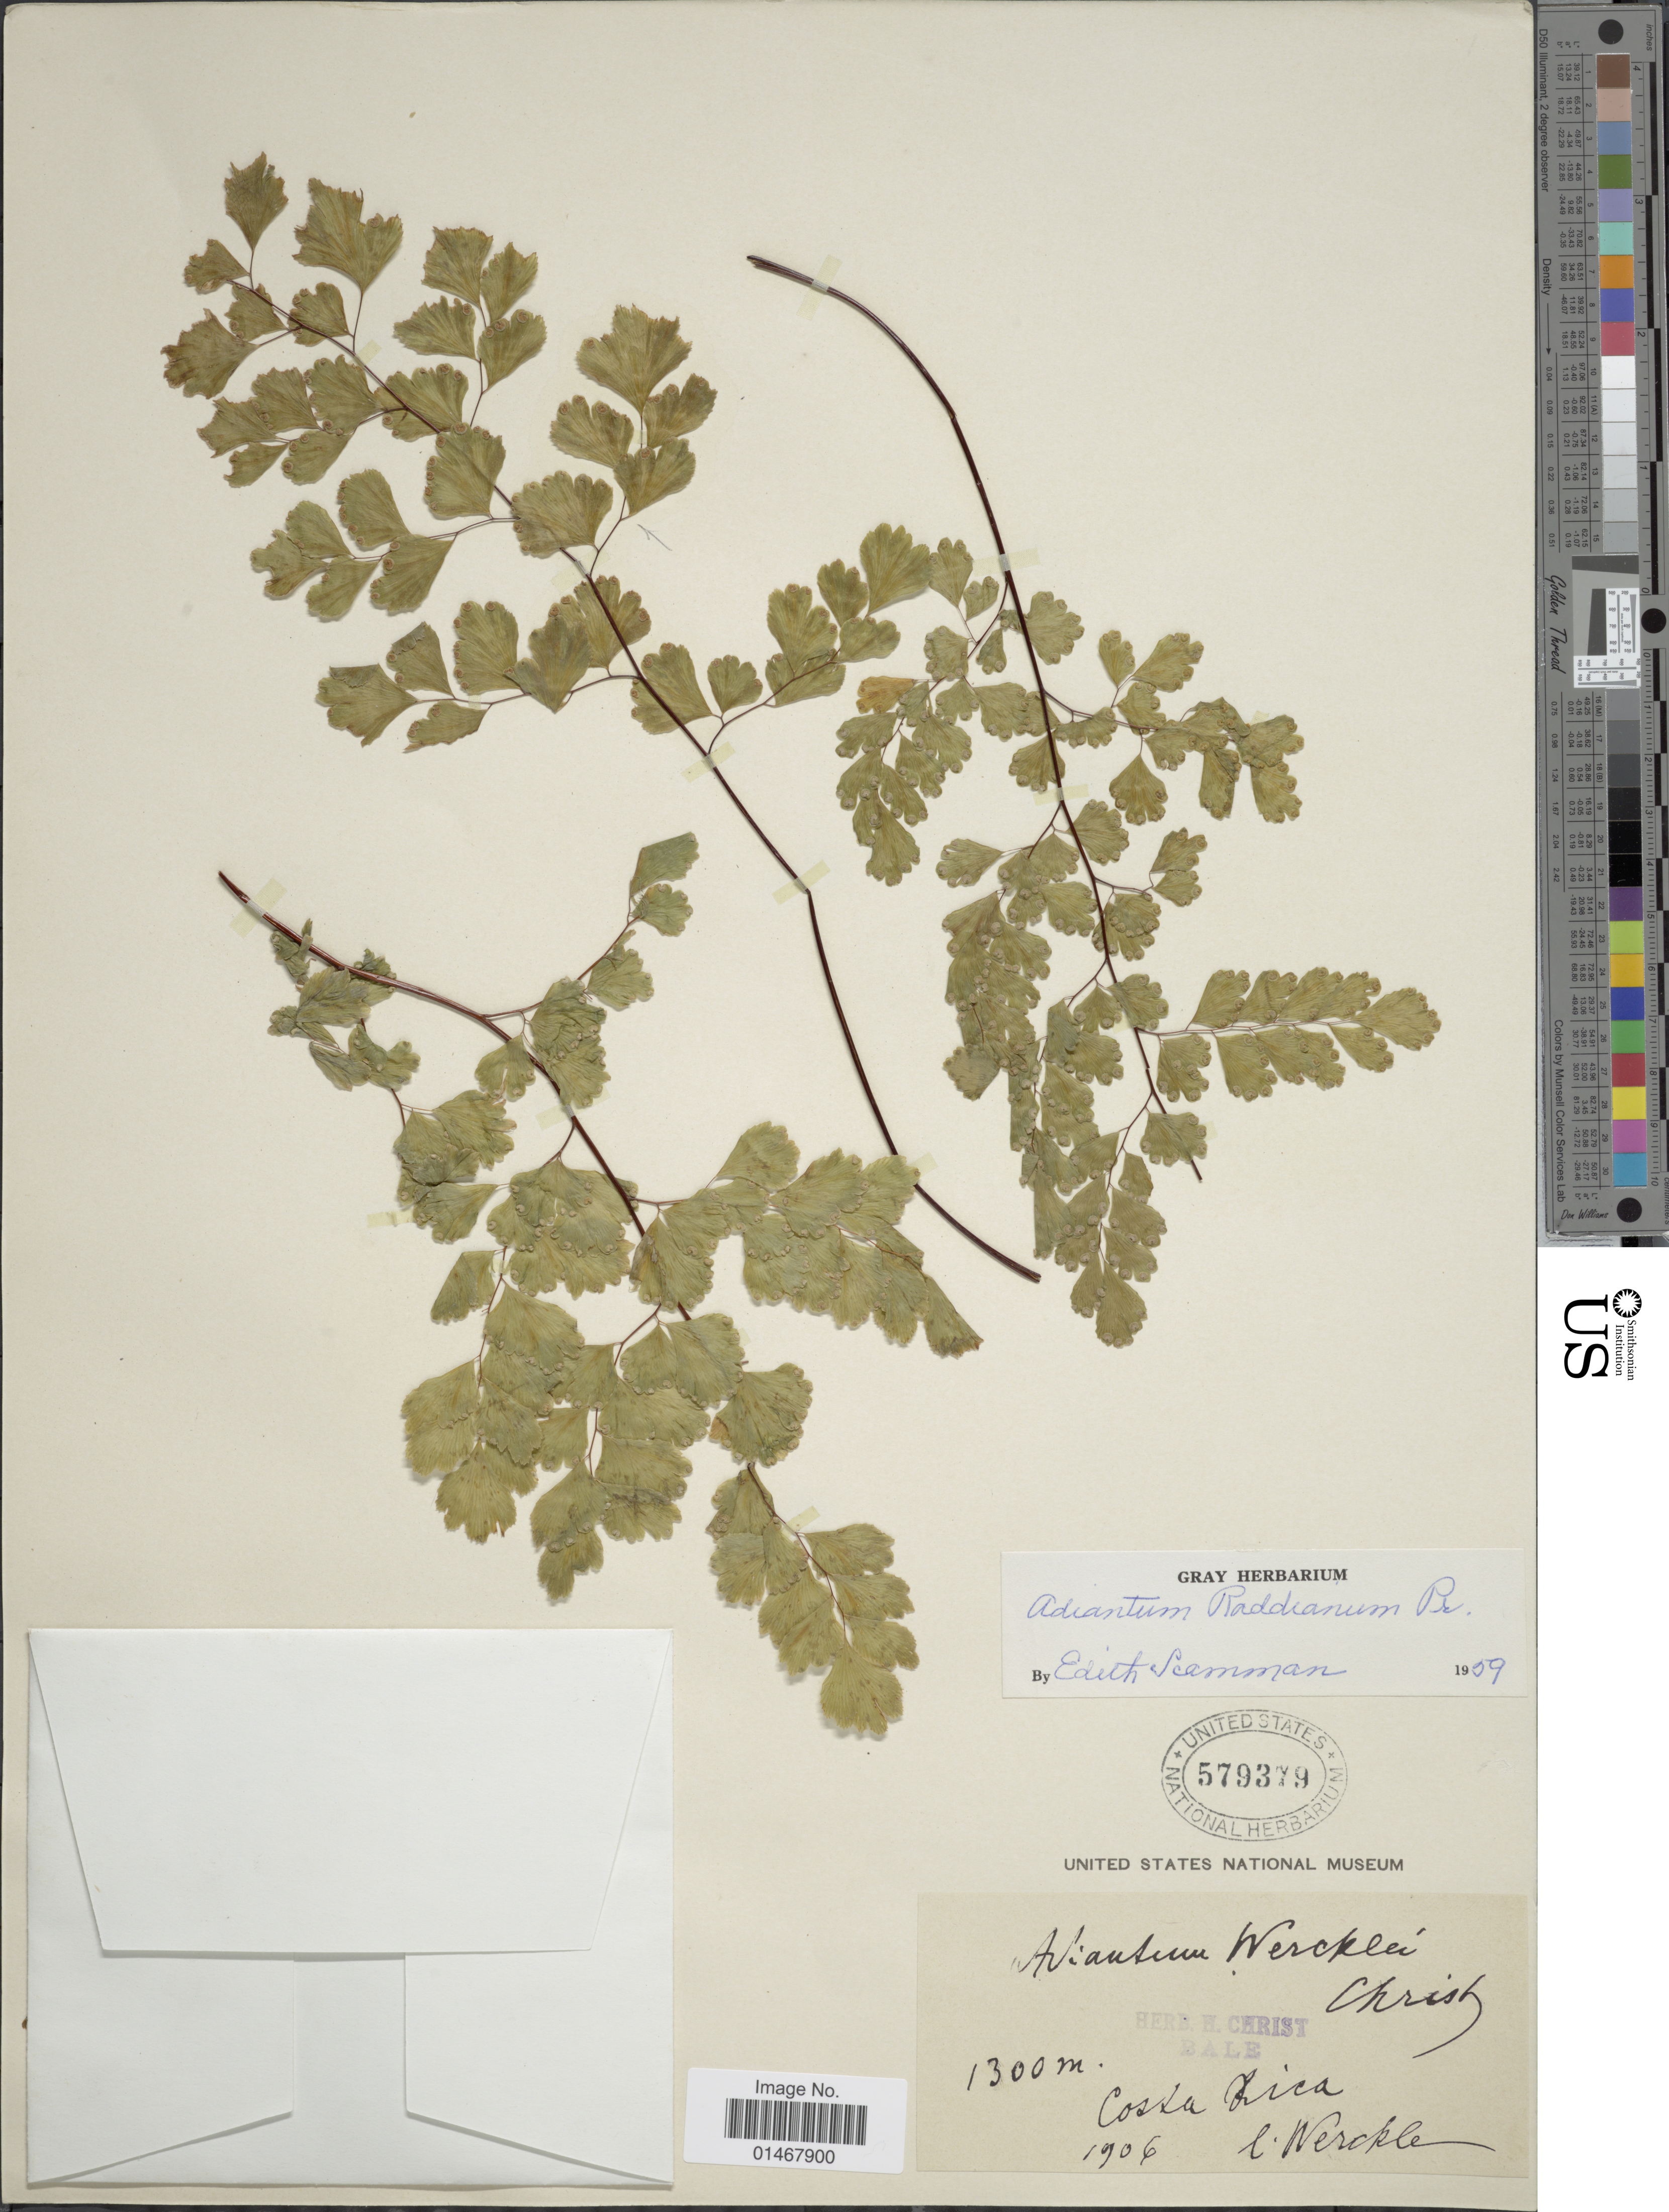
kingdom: Plantae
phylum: Tracheophyta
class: Polypodiopsida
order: Polypodiales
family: Pteridaceae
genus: Adiantum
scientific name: Adiantum raddianum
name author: C. Presl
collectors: C. Wercklé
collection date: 1906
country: Costa Rica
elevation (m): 1300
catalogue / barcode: US 579379